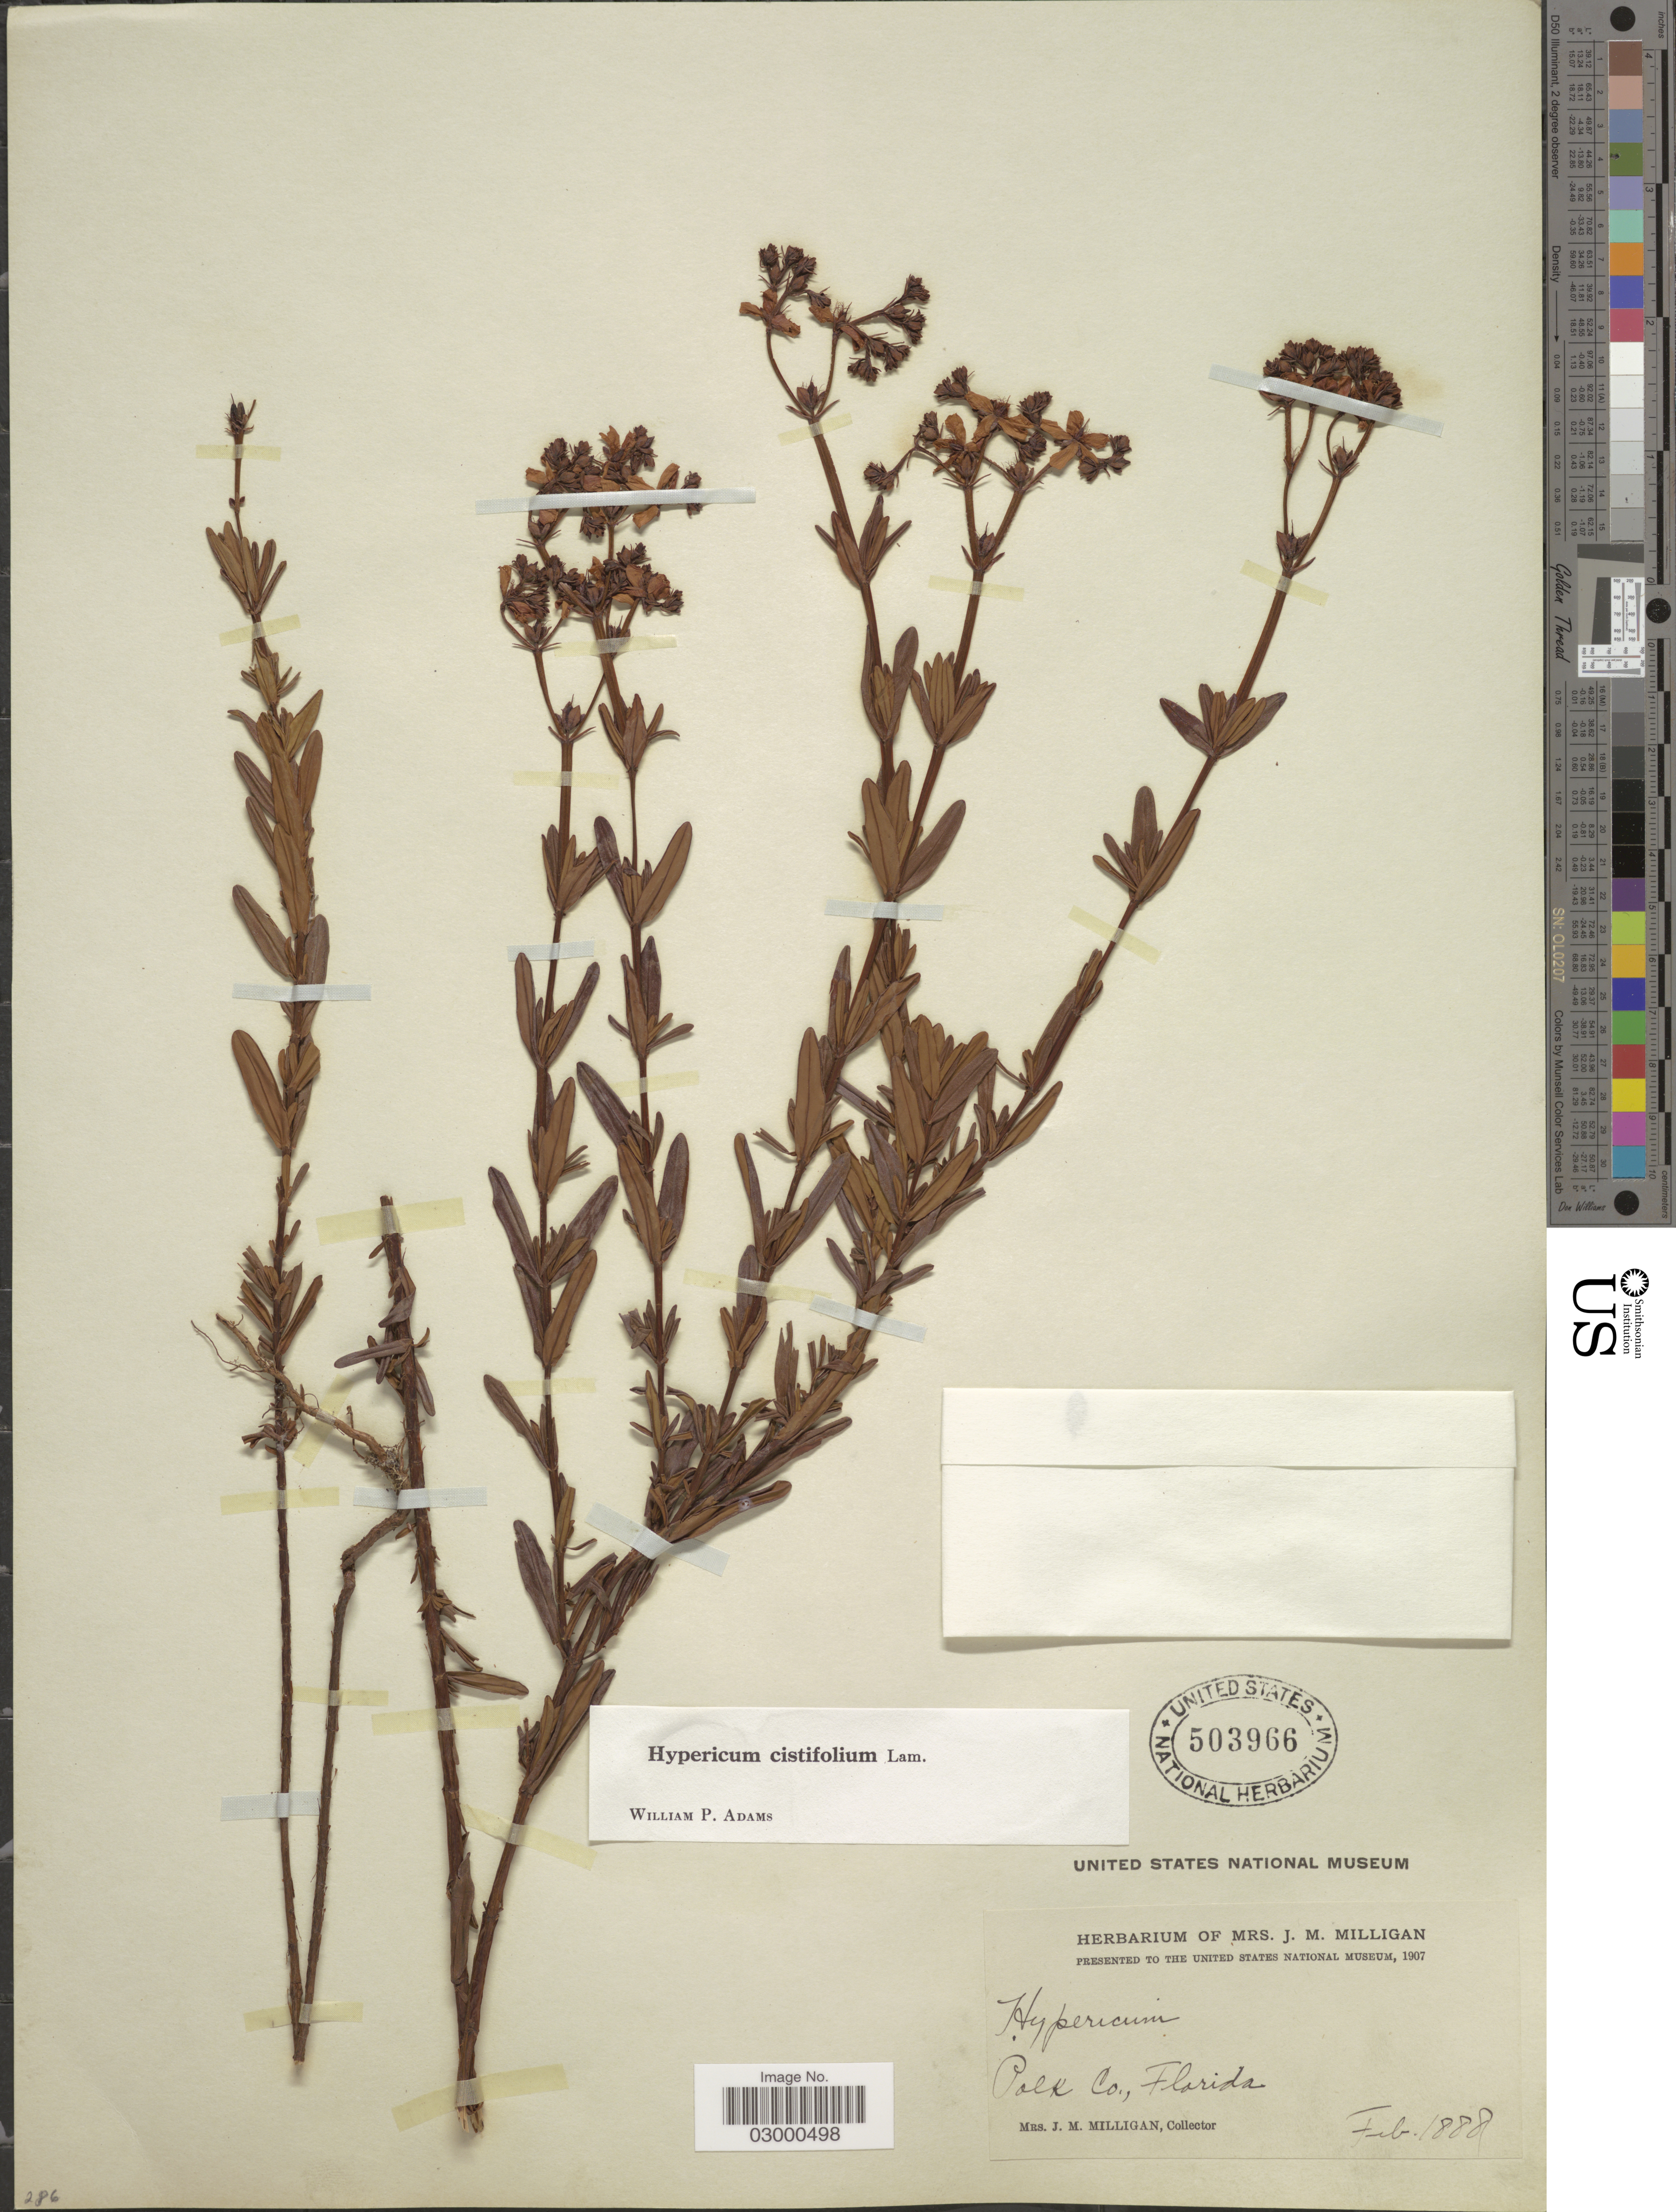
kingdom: Plantae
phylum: Tracheophyta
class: Magnoliopsida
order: Malpighiales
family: Hypericaceae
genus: Hypericum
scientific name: Hypericum cistifolium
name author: Lam.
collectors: J. Milligan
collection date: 1888-02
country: United States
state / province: Florida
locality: Polk Co.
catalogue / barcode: US 503966